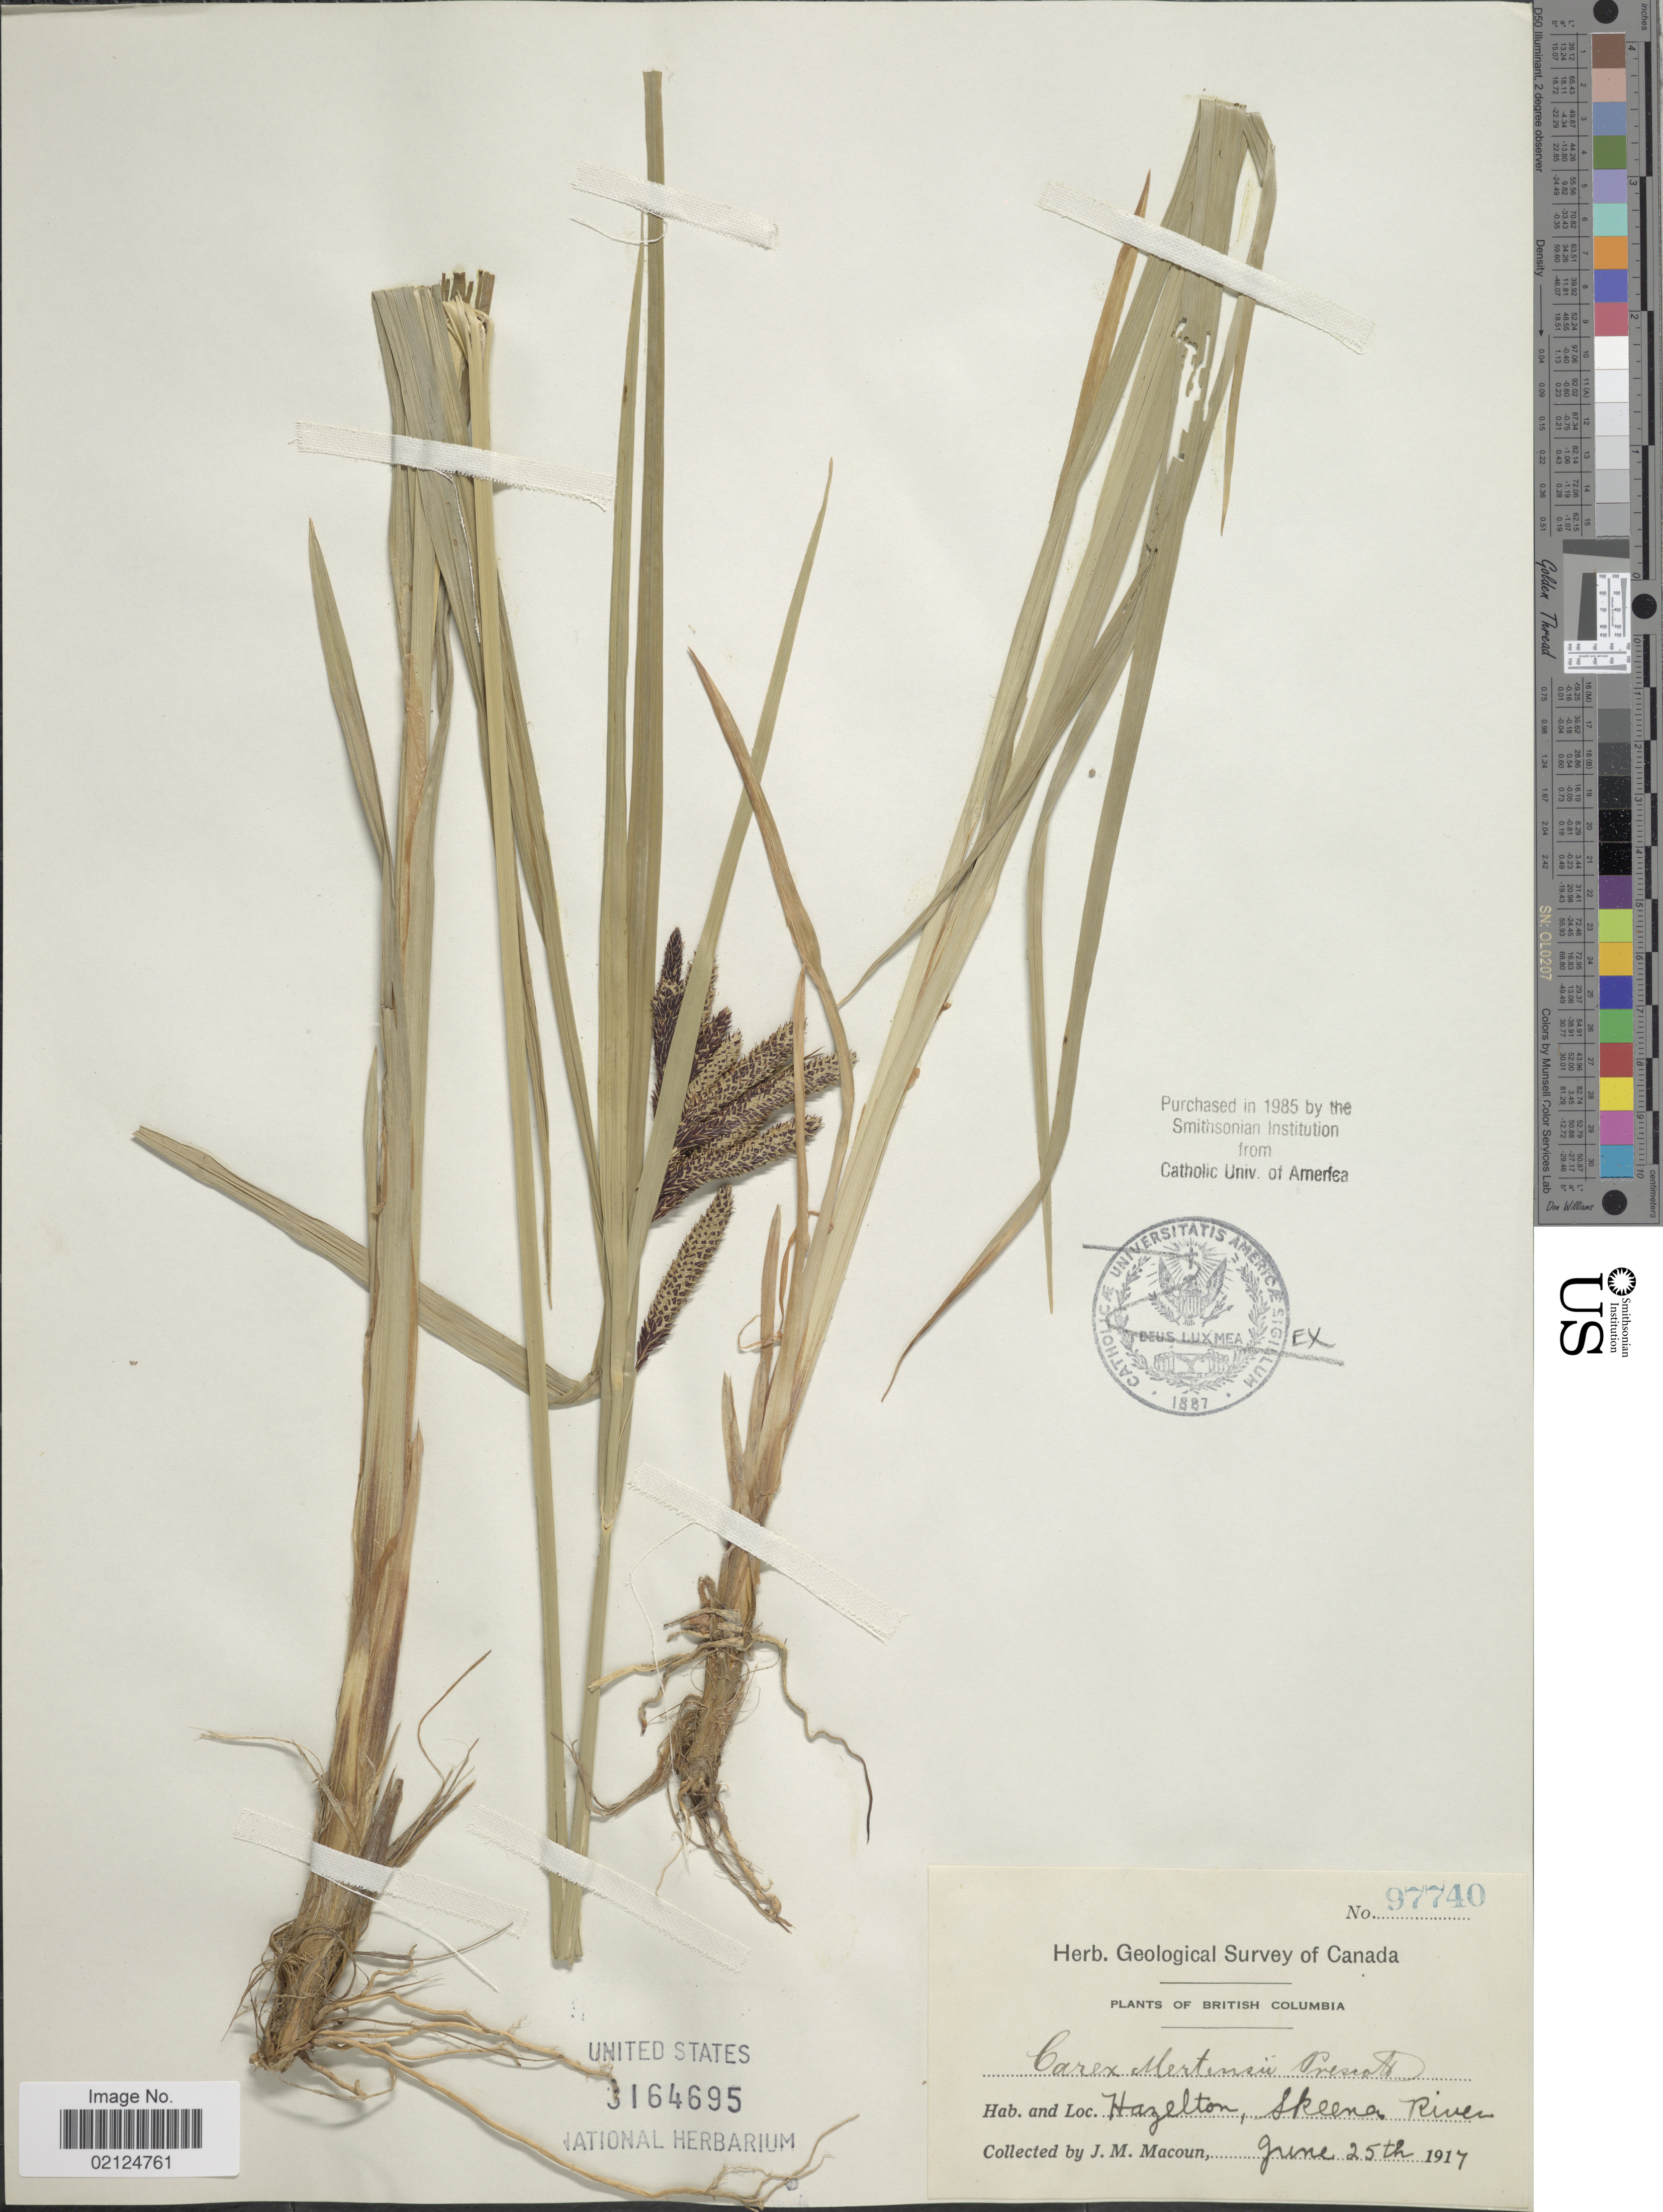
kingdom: Plantae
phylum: Tracheophyta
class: Liliopsida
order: Poales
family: Cyperaceae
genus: Carex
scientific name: Carex mertensii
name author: J.D. Prescott ex Bong.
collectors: J. M. Macoun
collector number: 97740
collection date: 1917-06-25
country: Canada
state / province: British Columbia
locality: Hazelton, Skeena River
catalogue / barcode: US 3164695